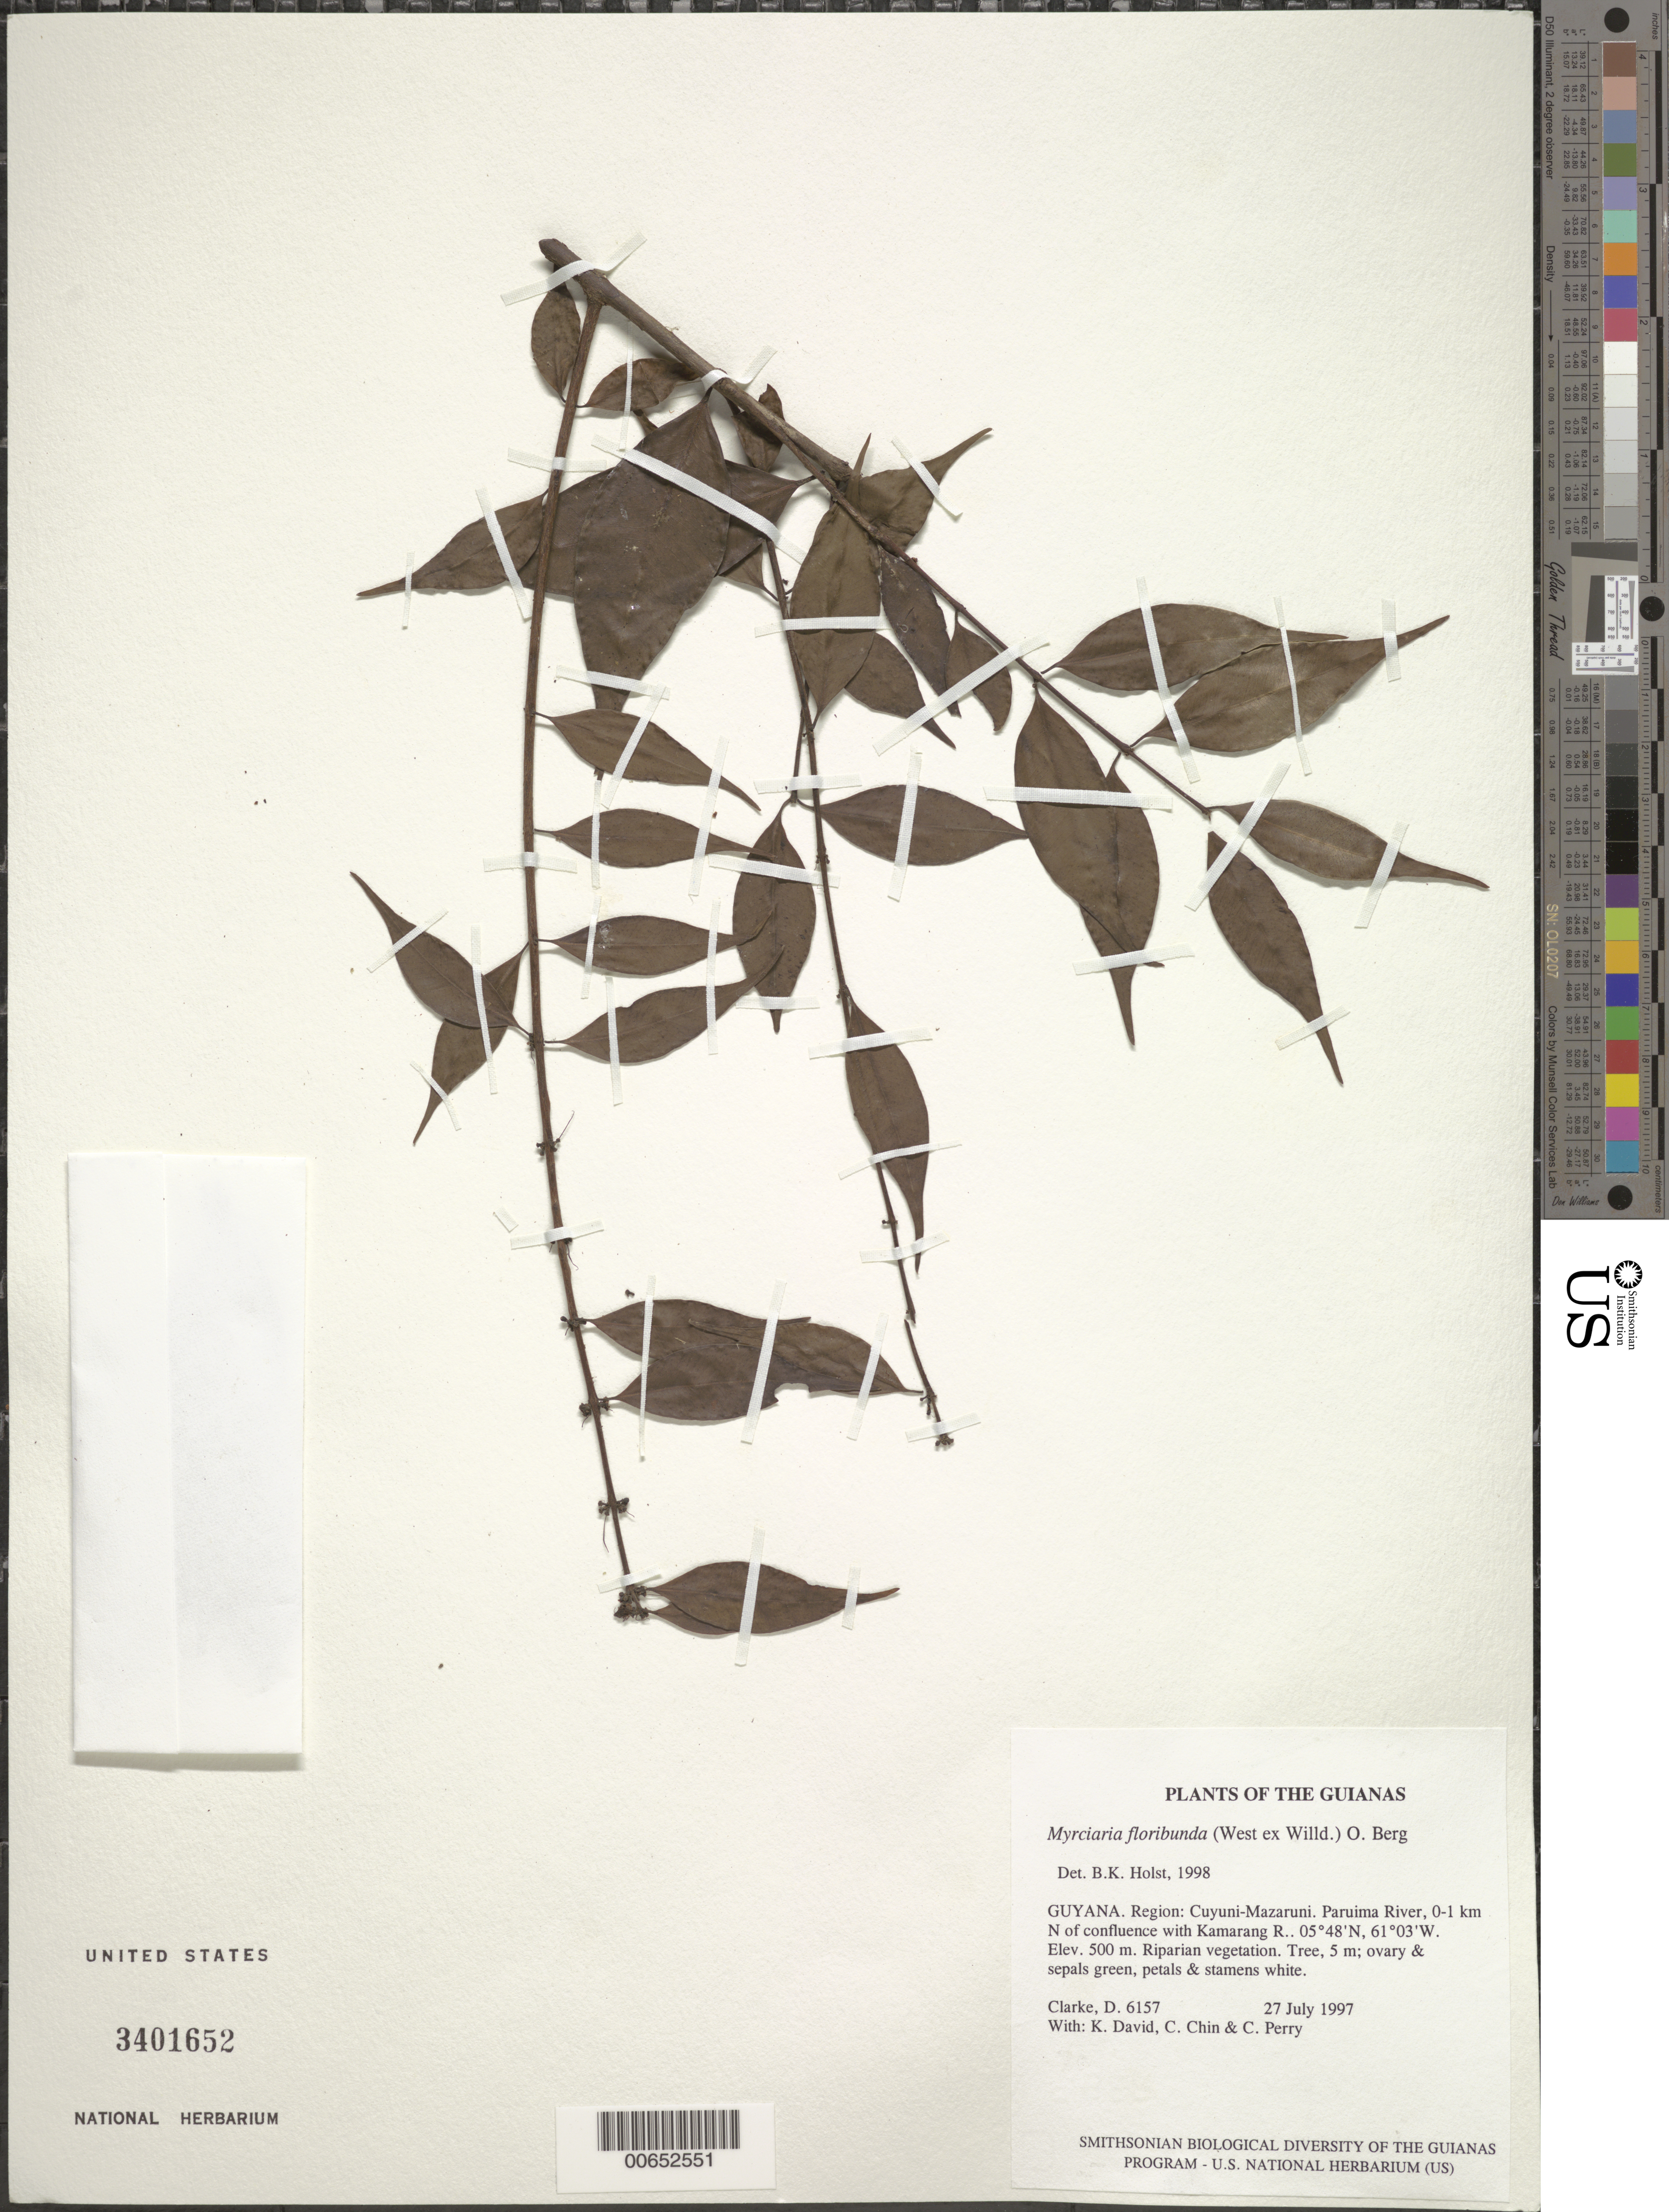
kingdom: Plantae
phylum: Tracheophyta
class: Magnoliopsida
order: Myrtales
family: Myrtaceae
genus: Myrciaria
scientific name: Myrciaria floribunda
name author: (H. West ex Willd.) O. Berg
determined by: Holst, Bruce K.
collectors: H. D. Clarke, K. David, C. Chin & C. Perry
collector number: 6157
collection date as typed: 27 July 1997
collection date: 1997-07-27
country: Guyana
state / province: Cuyuni-Mazaruni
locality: Paruima River, 0-1 km N of confluence with Kamarang R.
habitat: Riparian vegetation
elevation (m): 500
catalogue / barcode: US 3401652